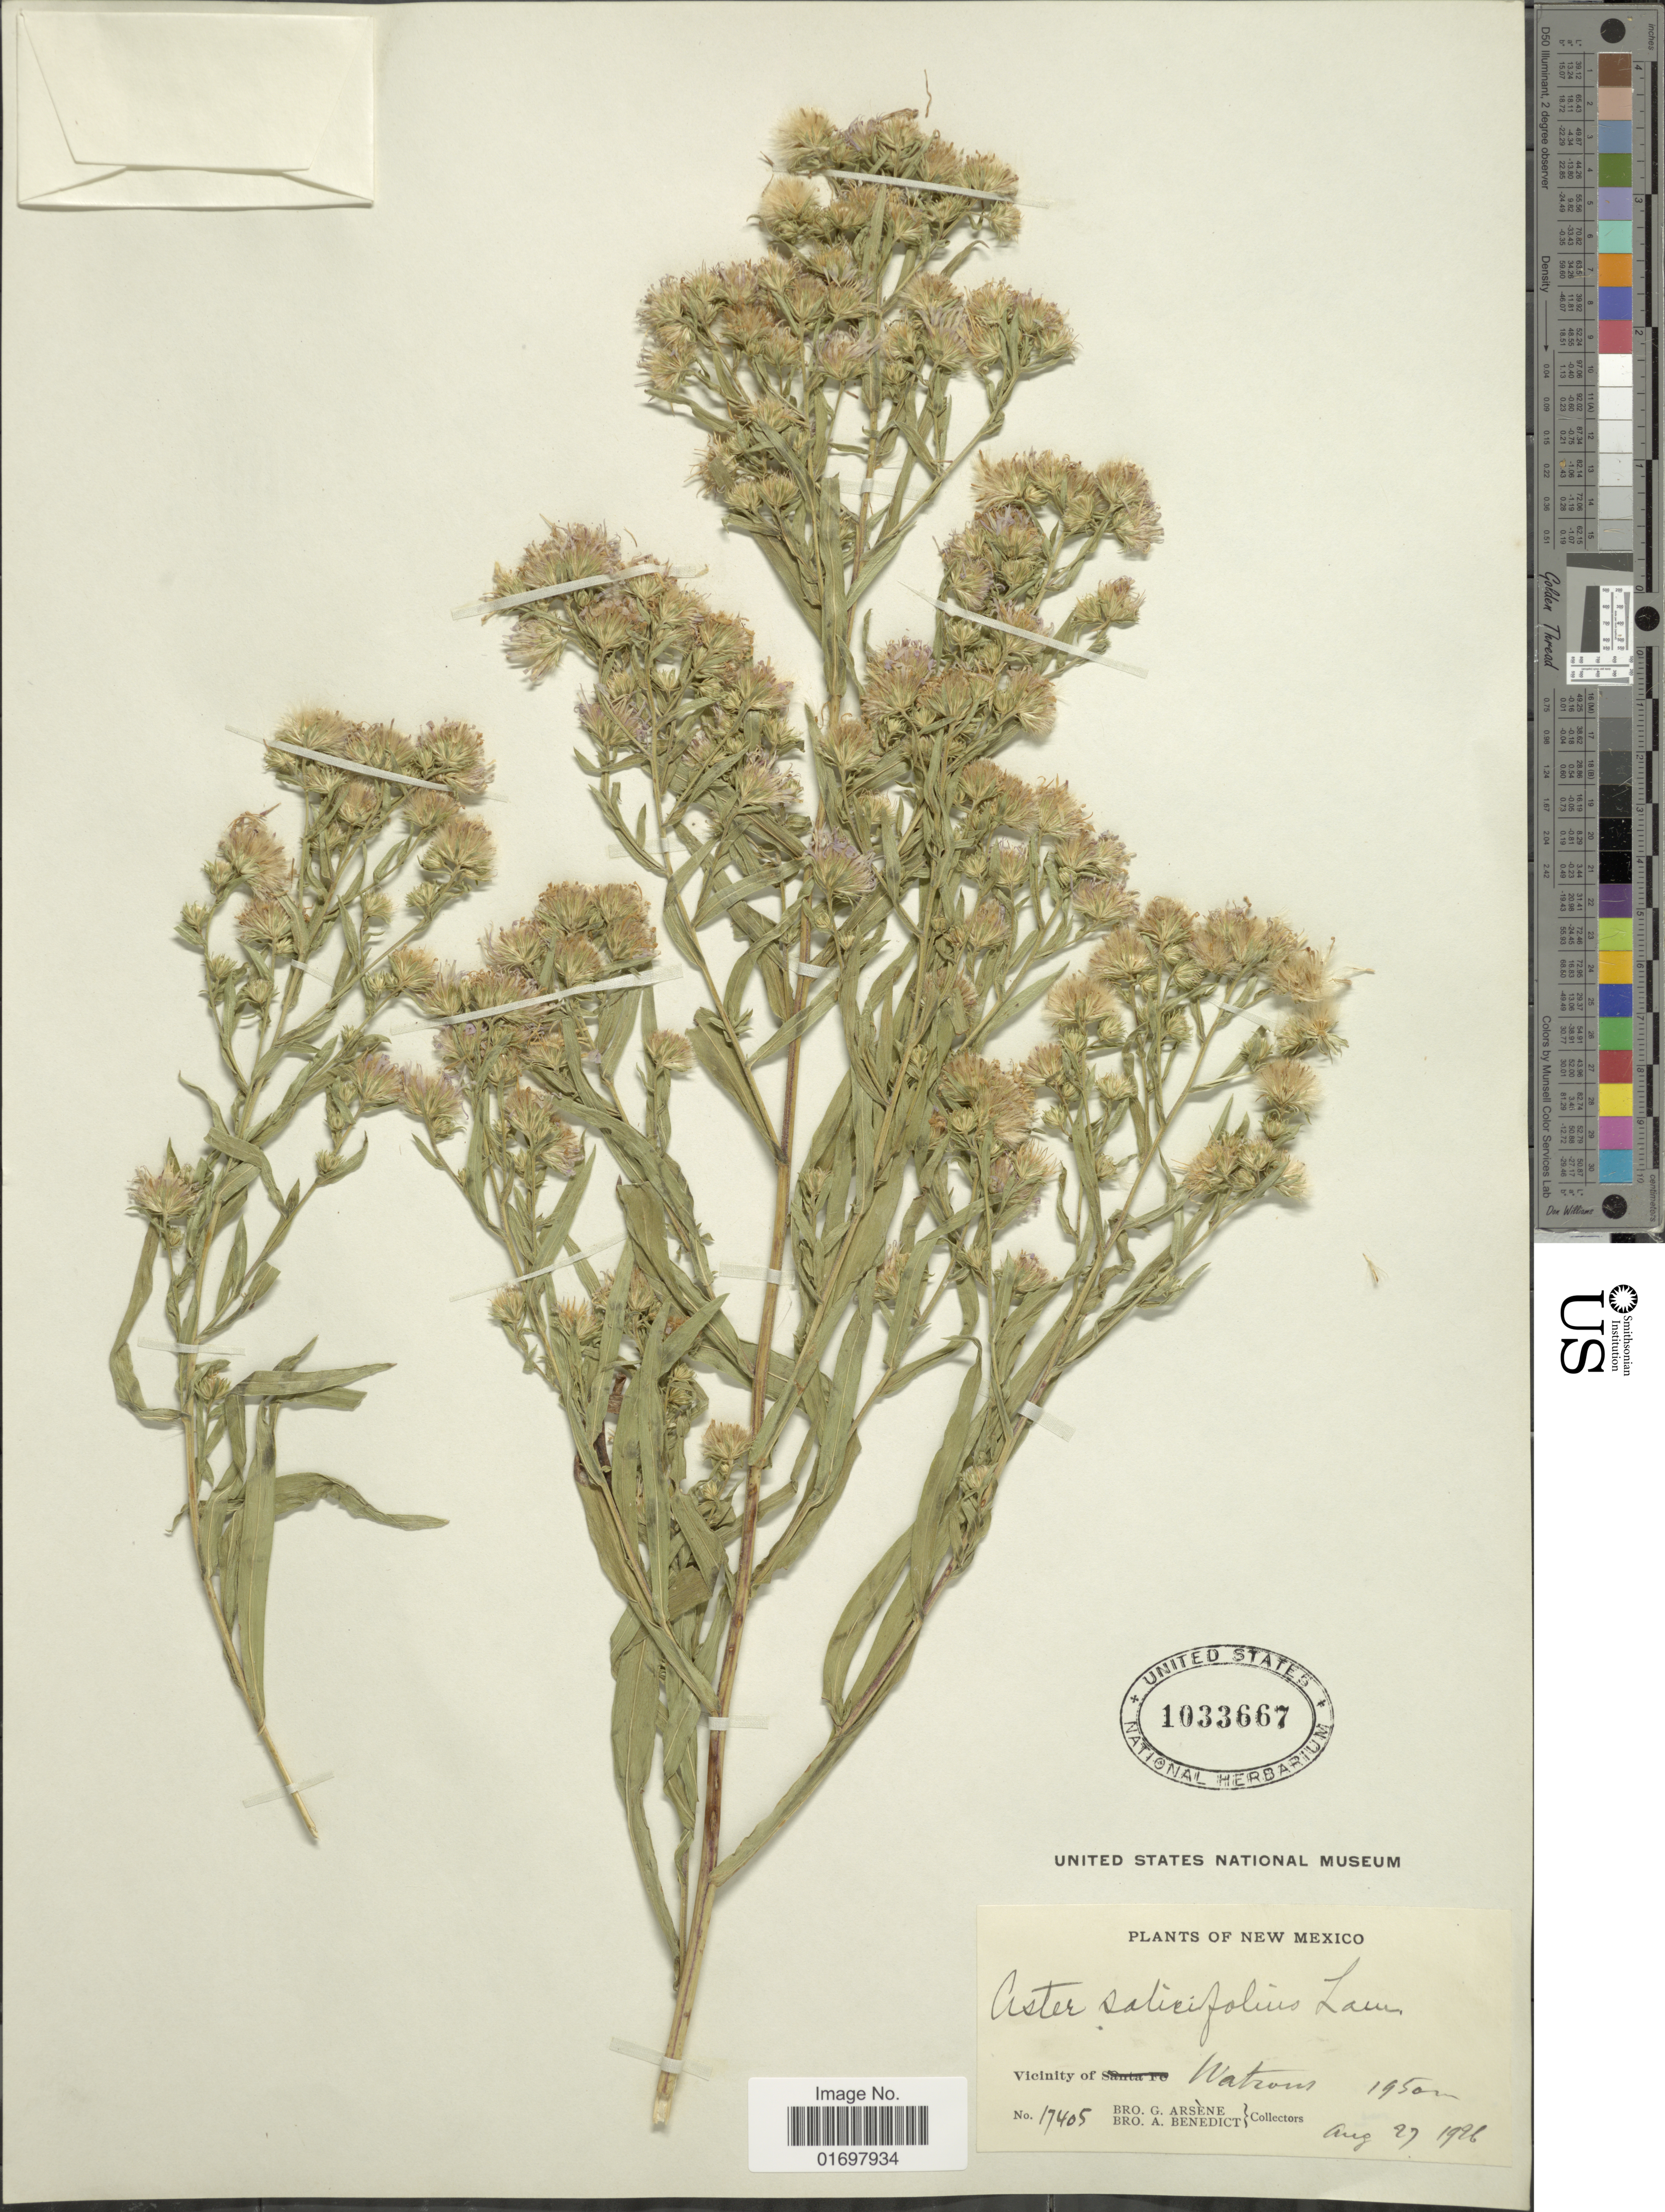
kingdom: Plantae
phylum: Tracheophyta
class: Magnoliopsida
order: Asterales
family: Asteraceae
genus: Symphyotrichum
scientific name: Symphyotrichum lanceolatum var. hesperium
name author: (A. Gray) G.L. Nesom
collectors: Bro. G. Arsène & B. Ayers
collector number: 17405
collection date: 1926-08-27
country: United States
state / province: New Mexico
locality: Vicinity of Watrous.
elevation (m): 1950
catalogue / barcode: US 1033667